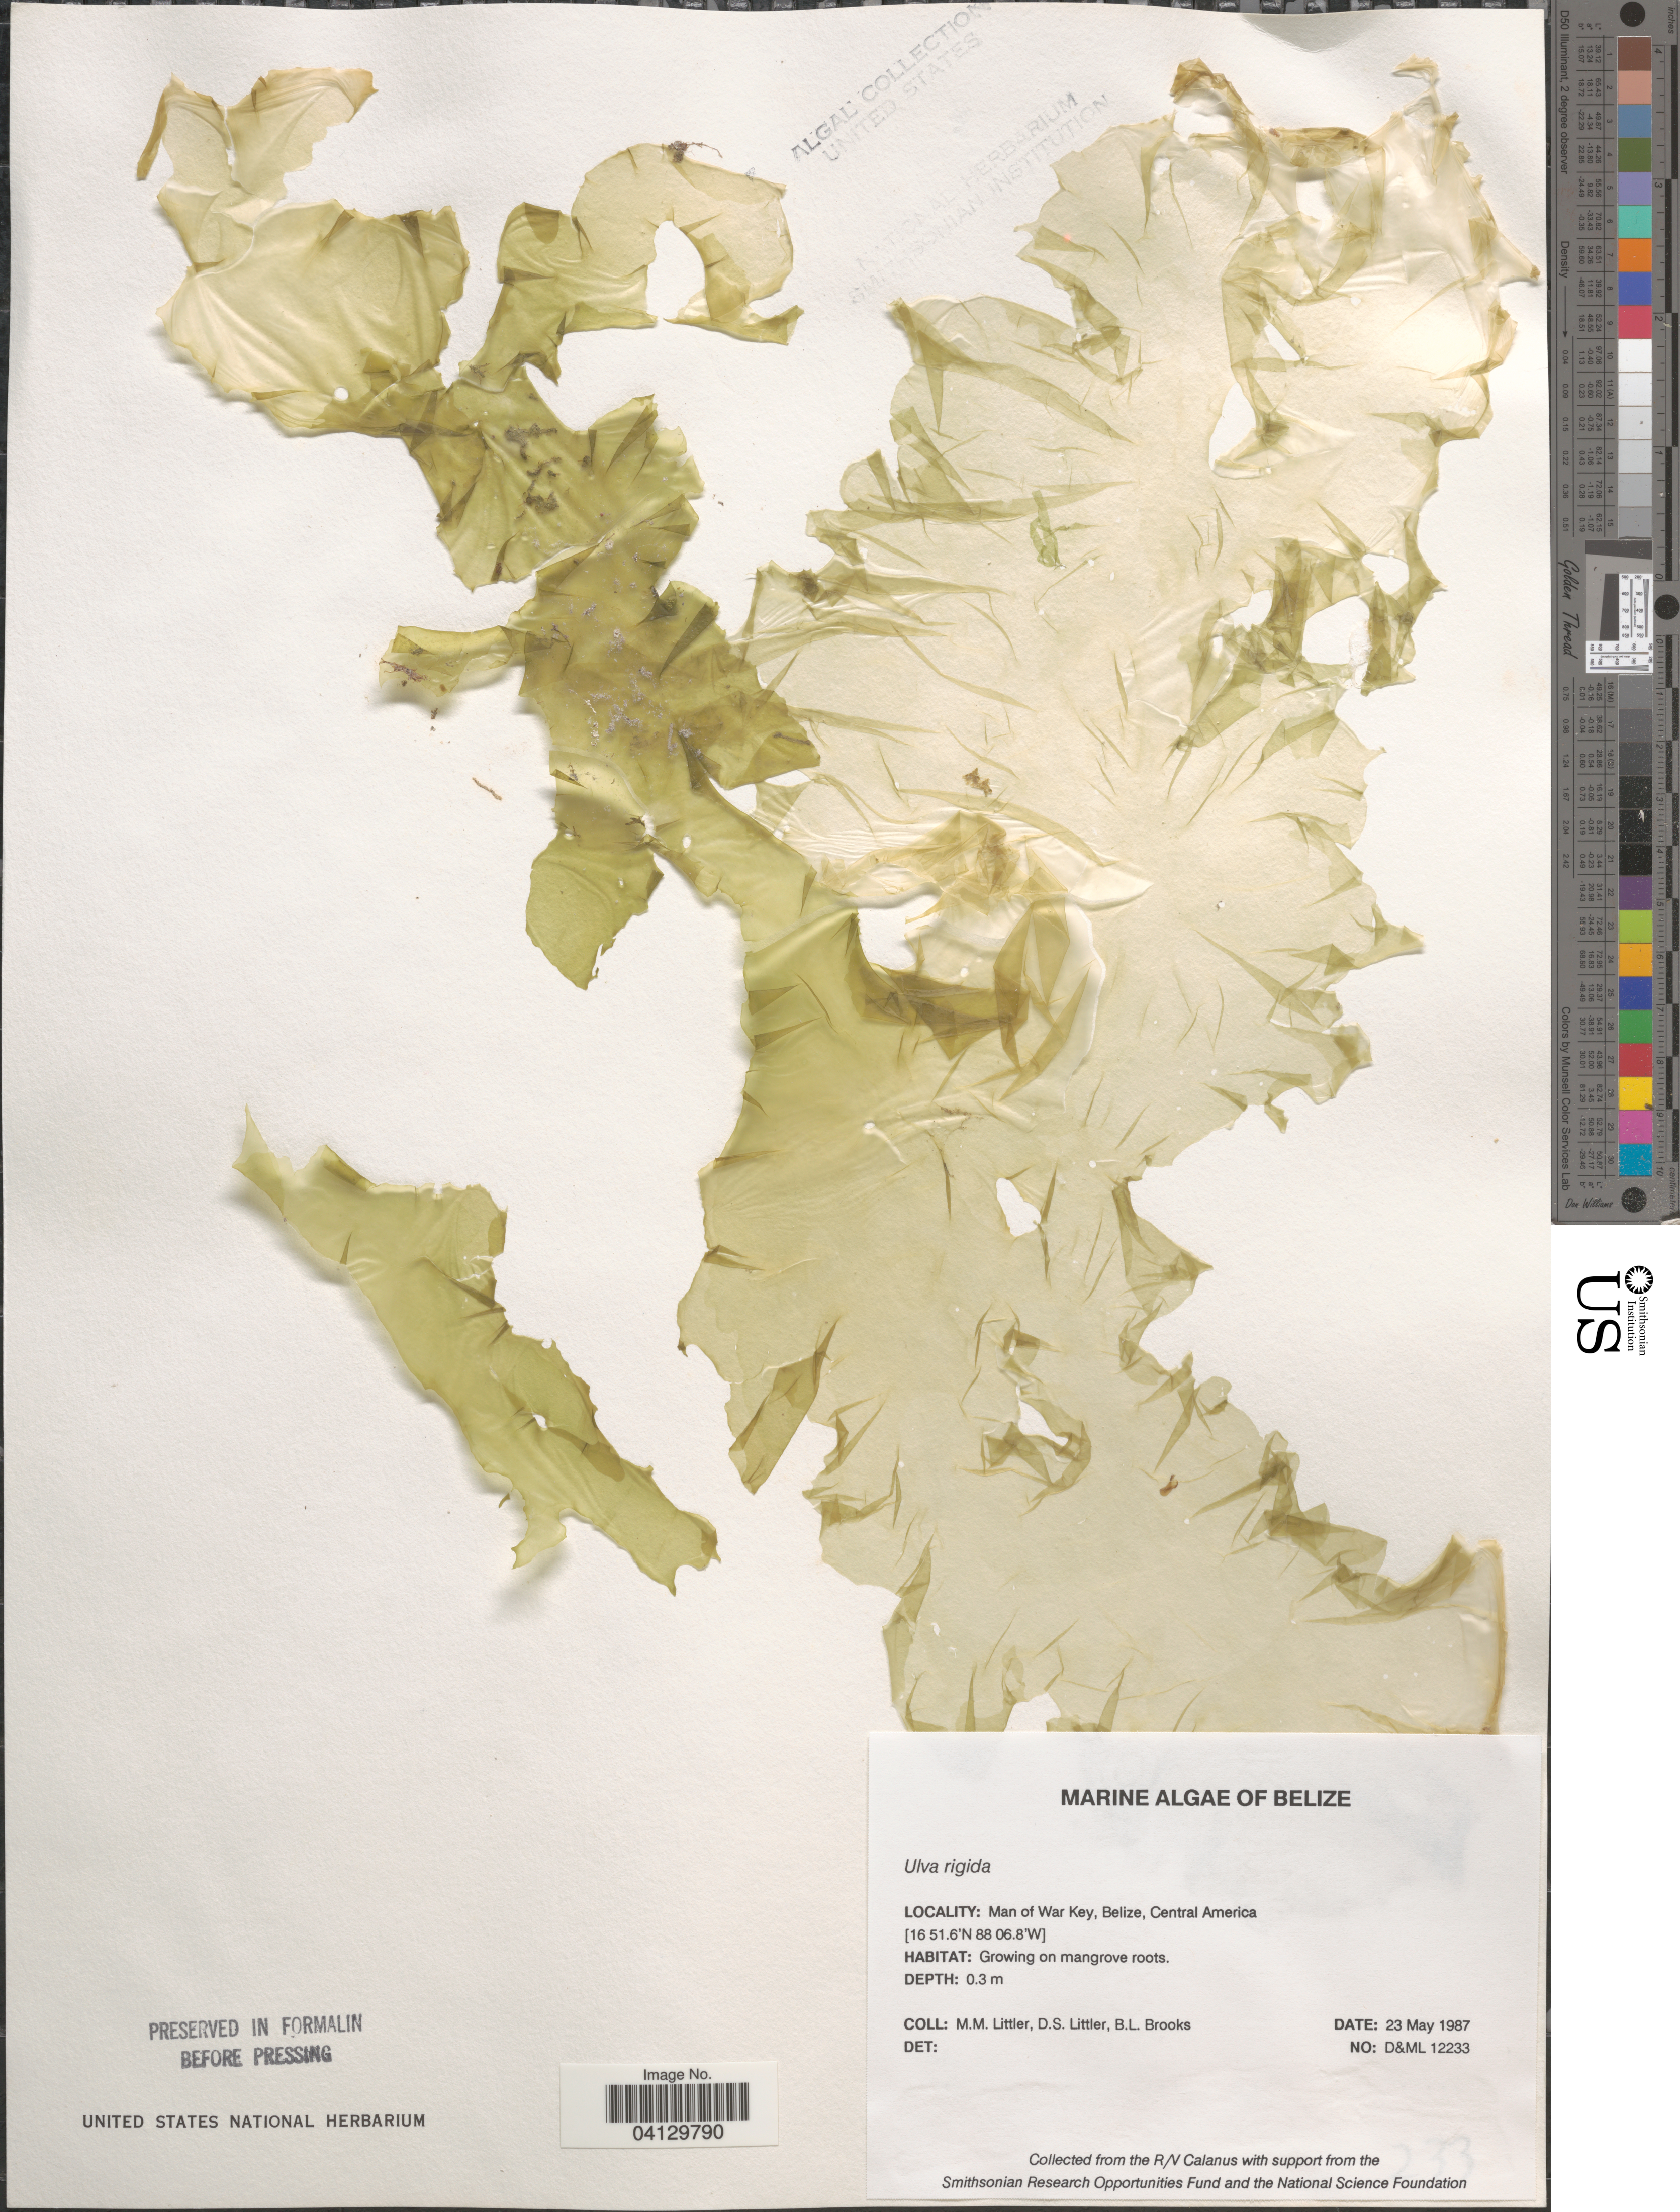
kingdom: Plantae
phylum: Chlorophyta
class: Ulvophyceae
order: Ulvales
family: Ulvaceae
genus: Ulva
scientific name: Ulva rigida var. fimbriata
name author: J. Agardh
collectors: D. S. Littler & B. Brooks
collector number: D&ML12233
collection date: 1987-05-23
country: Belize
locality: Man of War Key.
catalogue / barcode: US 329036